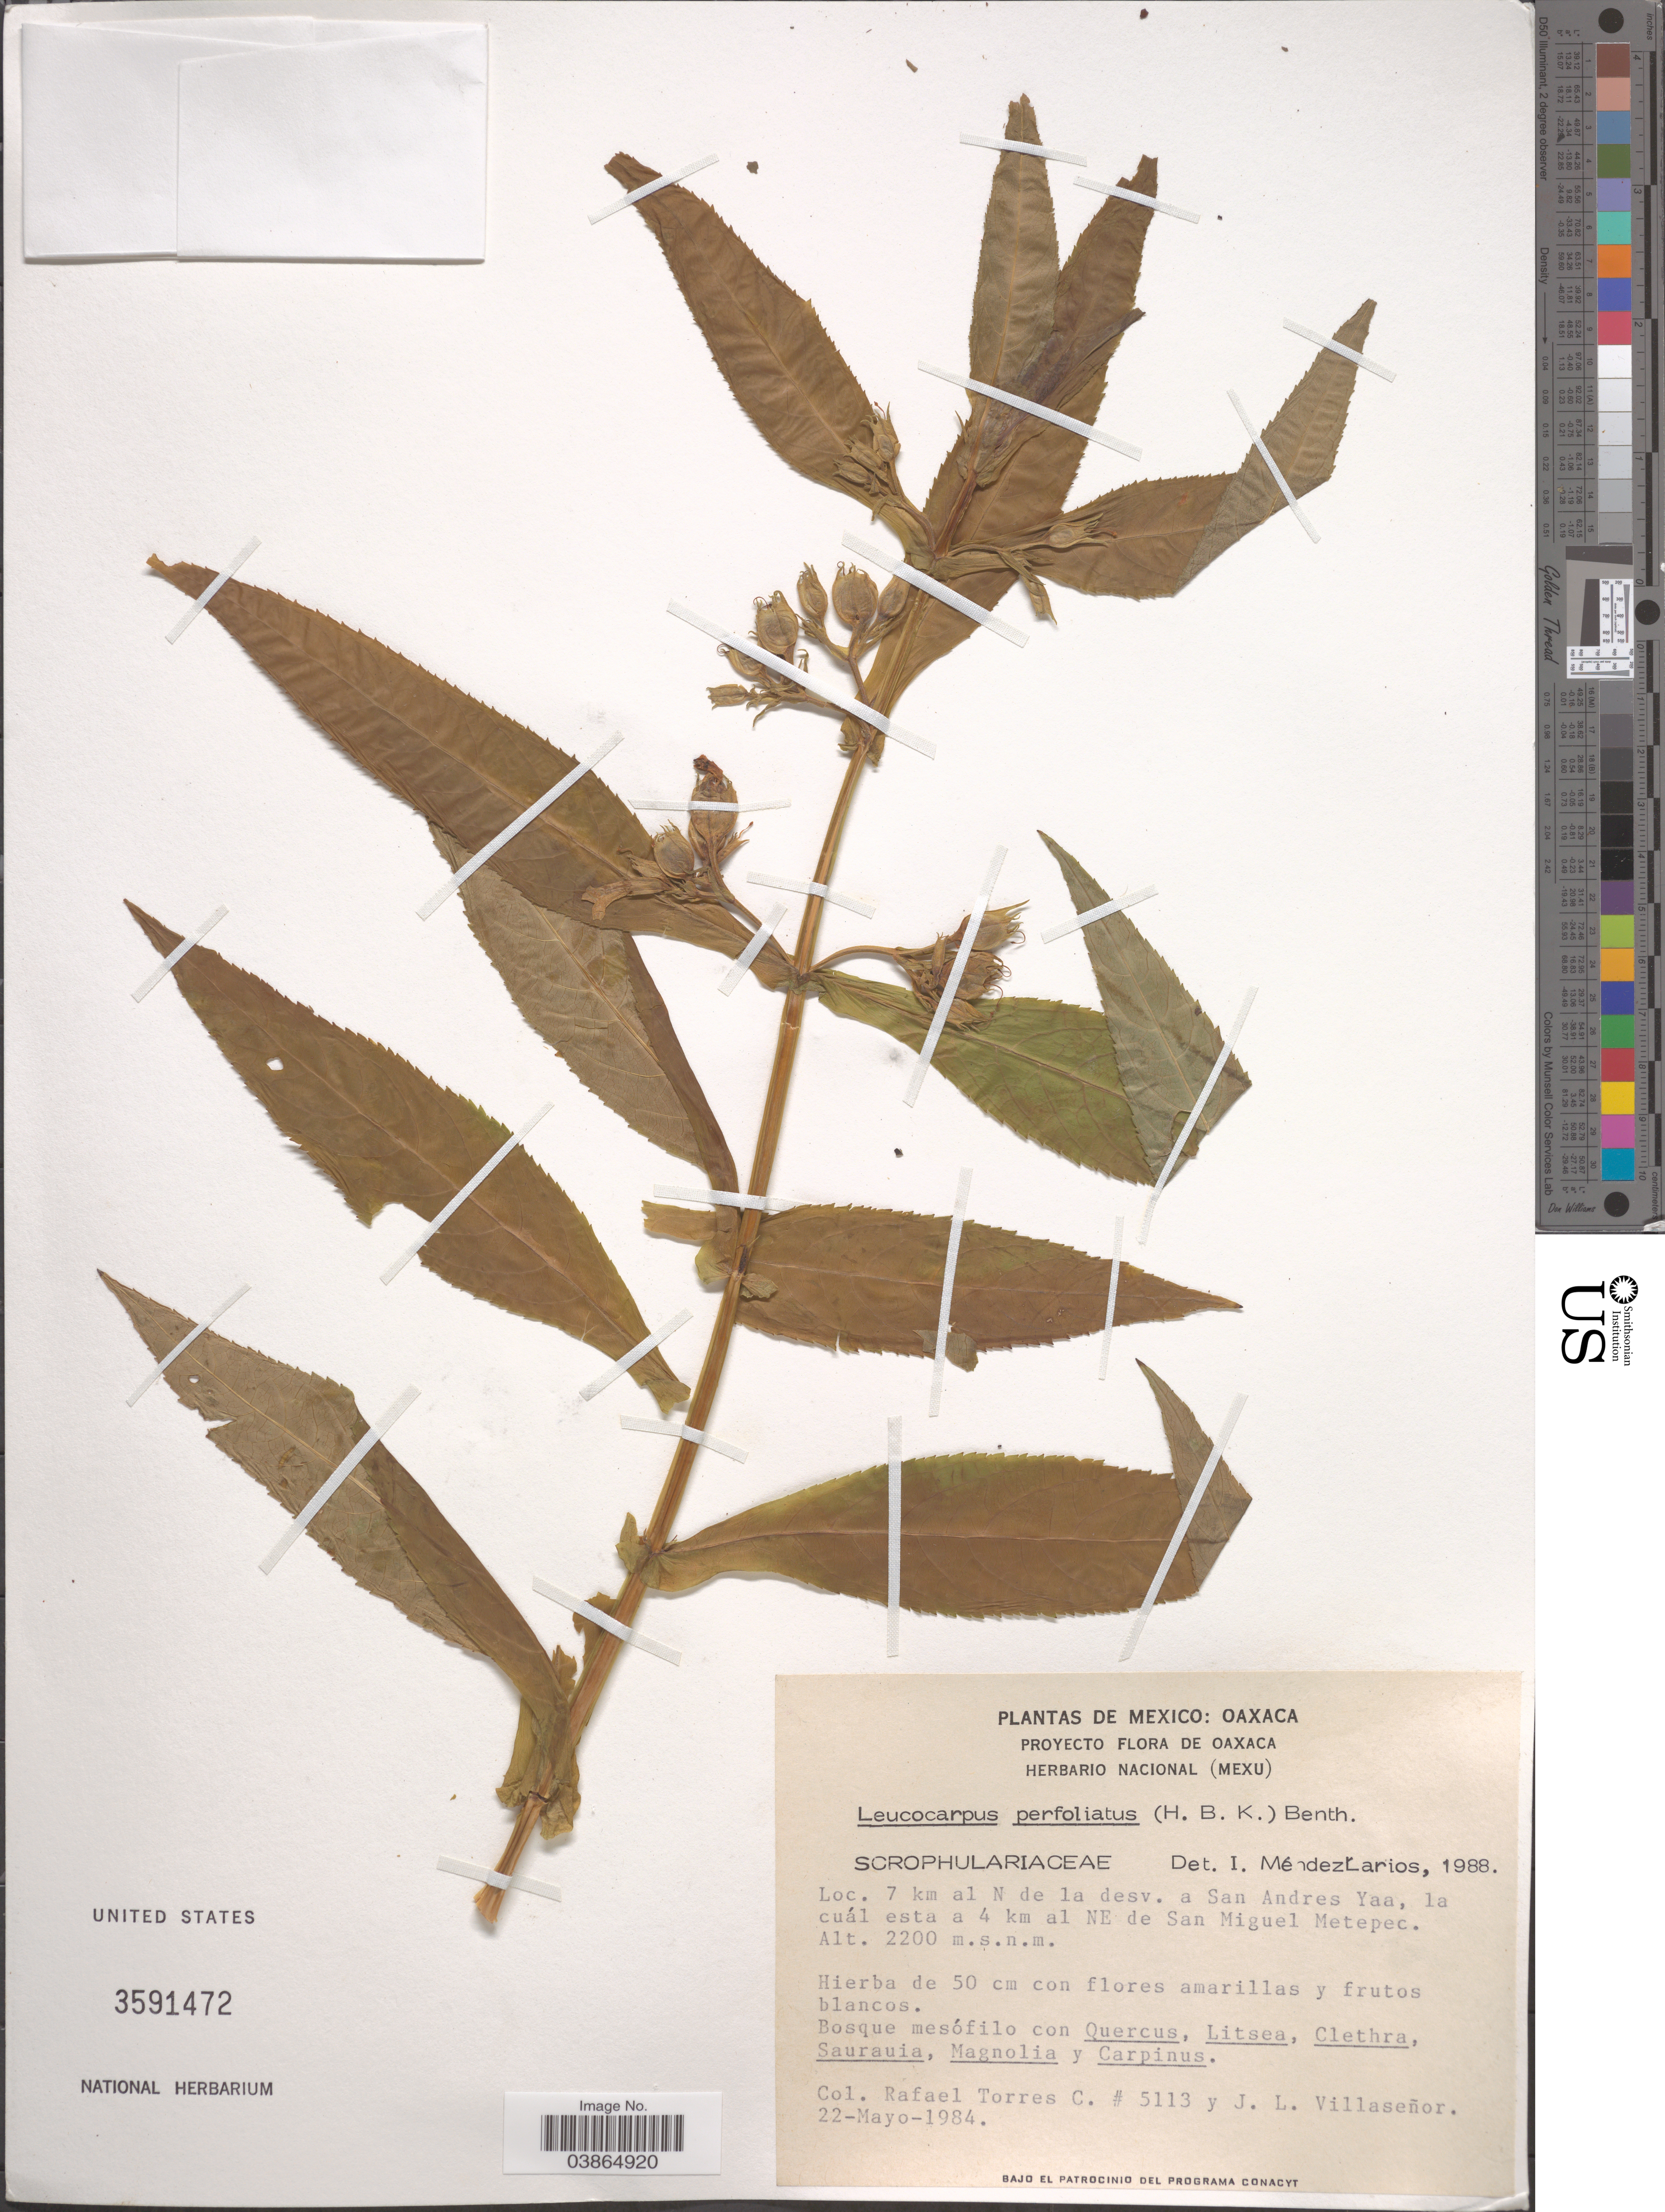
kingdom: Plantae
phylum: Tracheophyta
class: Magnoliopsida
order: Lamiales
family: Phrymaceae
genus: Leucocarpus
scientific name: Leucocarpus perfoliatus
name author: (Kunth) Benth.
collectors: R. Torres C. & J. Villaseñor R.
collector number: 5113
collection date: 1984-05-22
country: Mexico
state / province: Oaxaca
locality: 7 km al N de la desv. a San Andres Yaa, la cuál esta a 4 km al NE de San Miguel Metepec.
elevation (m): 2200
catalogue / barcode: US 3591472